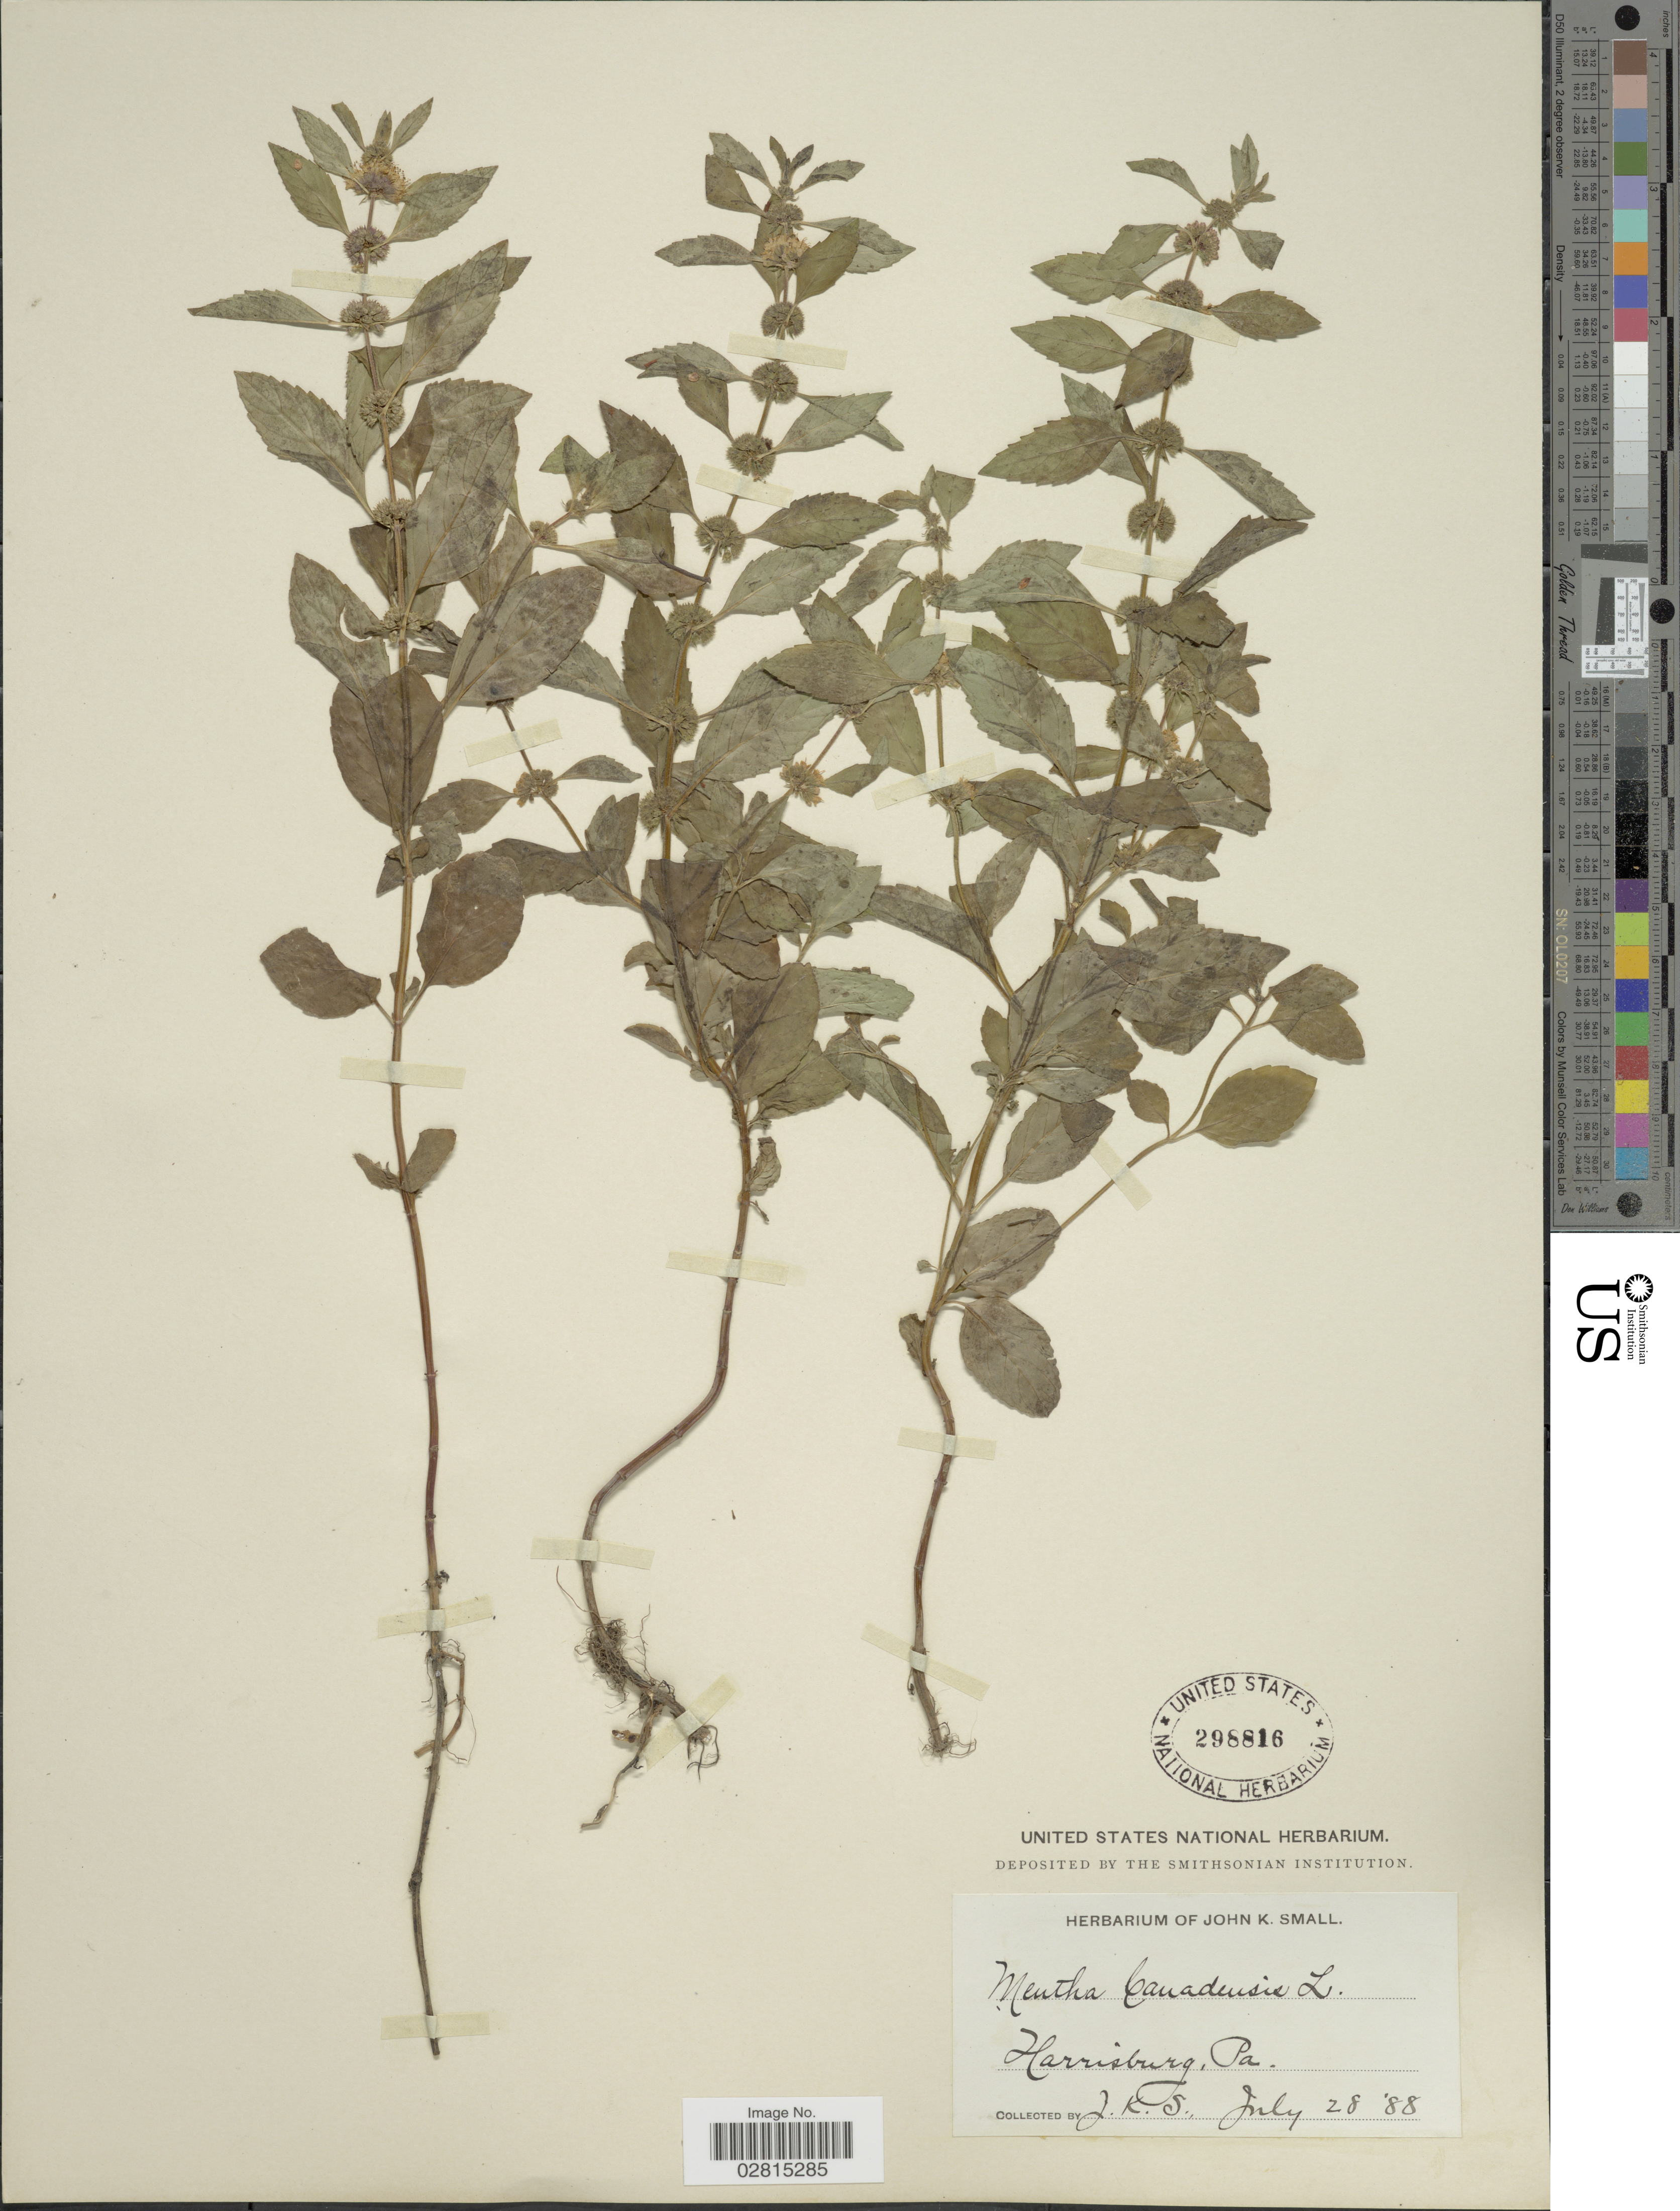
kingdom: Plantae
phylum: Tracheophyta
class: Magnoliopsida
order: Lamiales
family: Lamiaceae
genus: Mentha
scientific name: Mentha canadensis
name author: L.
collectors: J. K. Small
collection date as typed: Transcribed d/m/y: 28/7/88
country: United States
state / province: Pennsylvania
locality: Harrisburg.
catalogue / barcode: US 298816